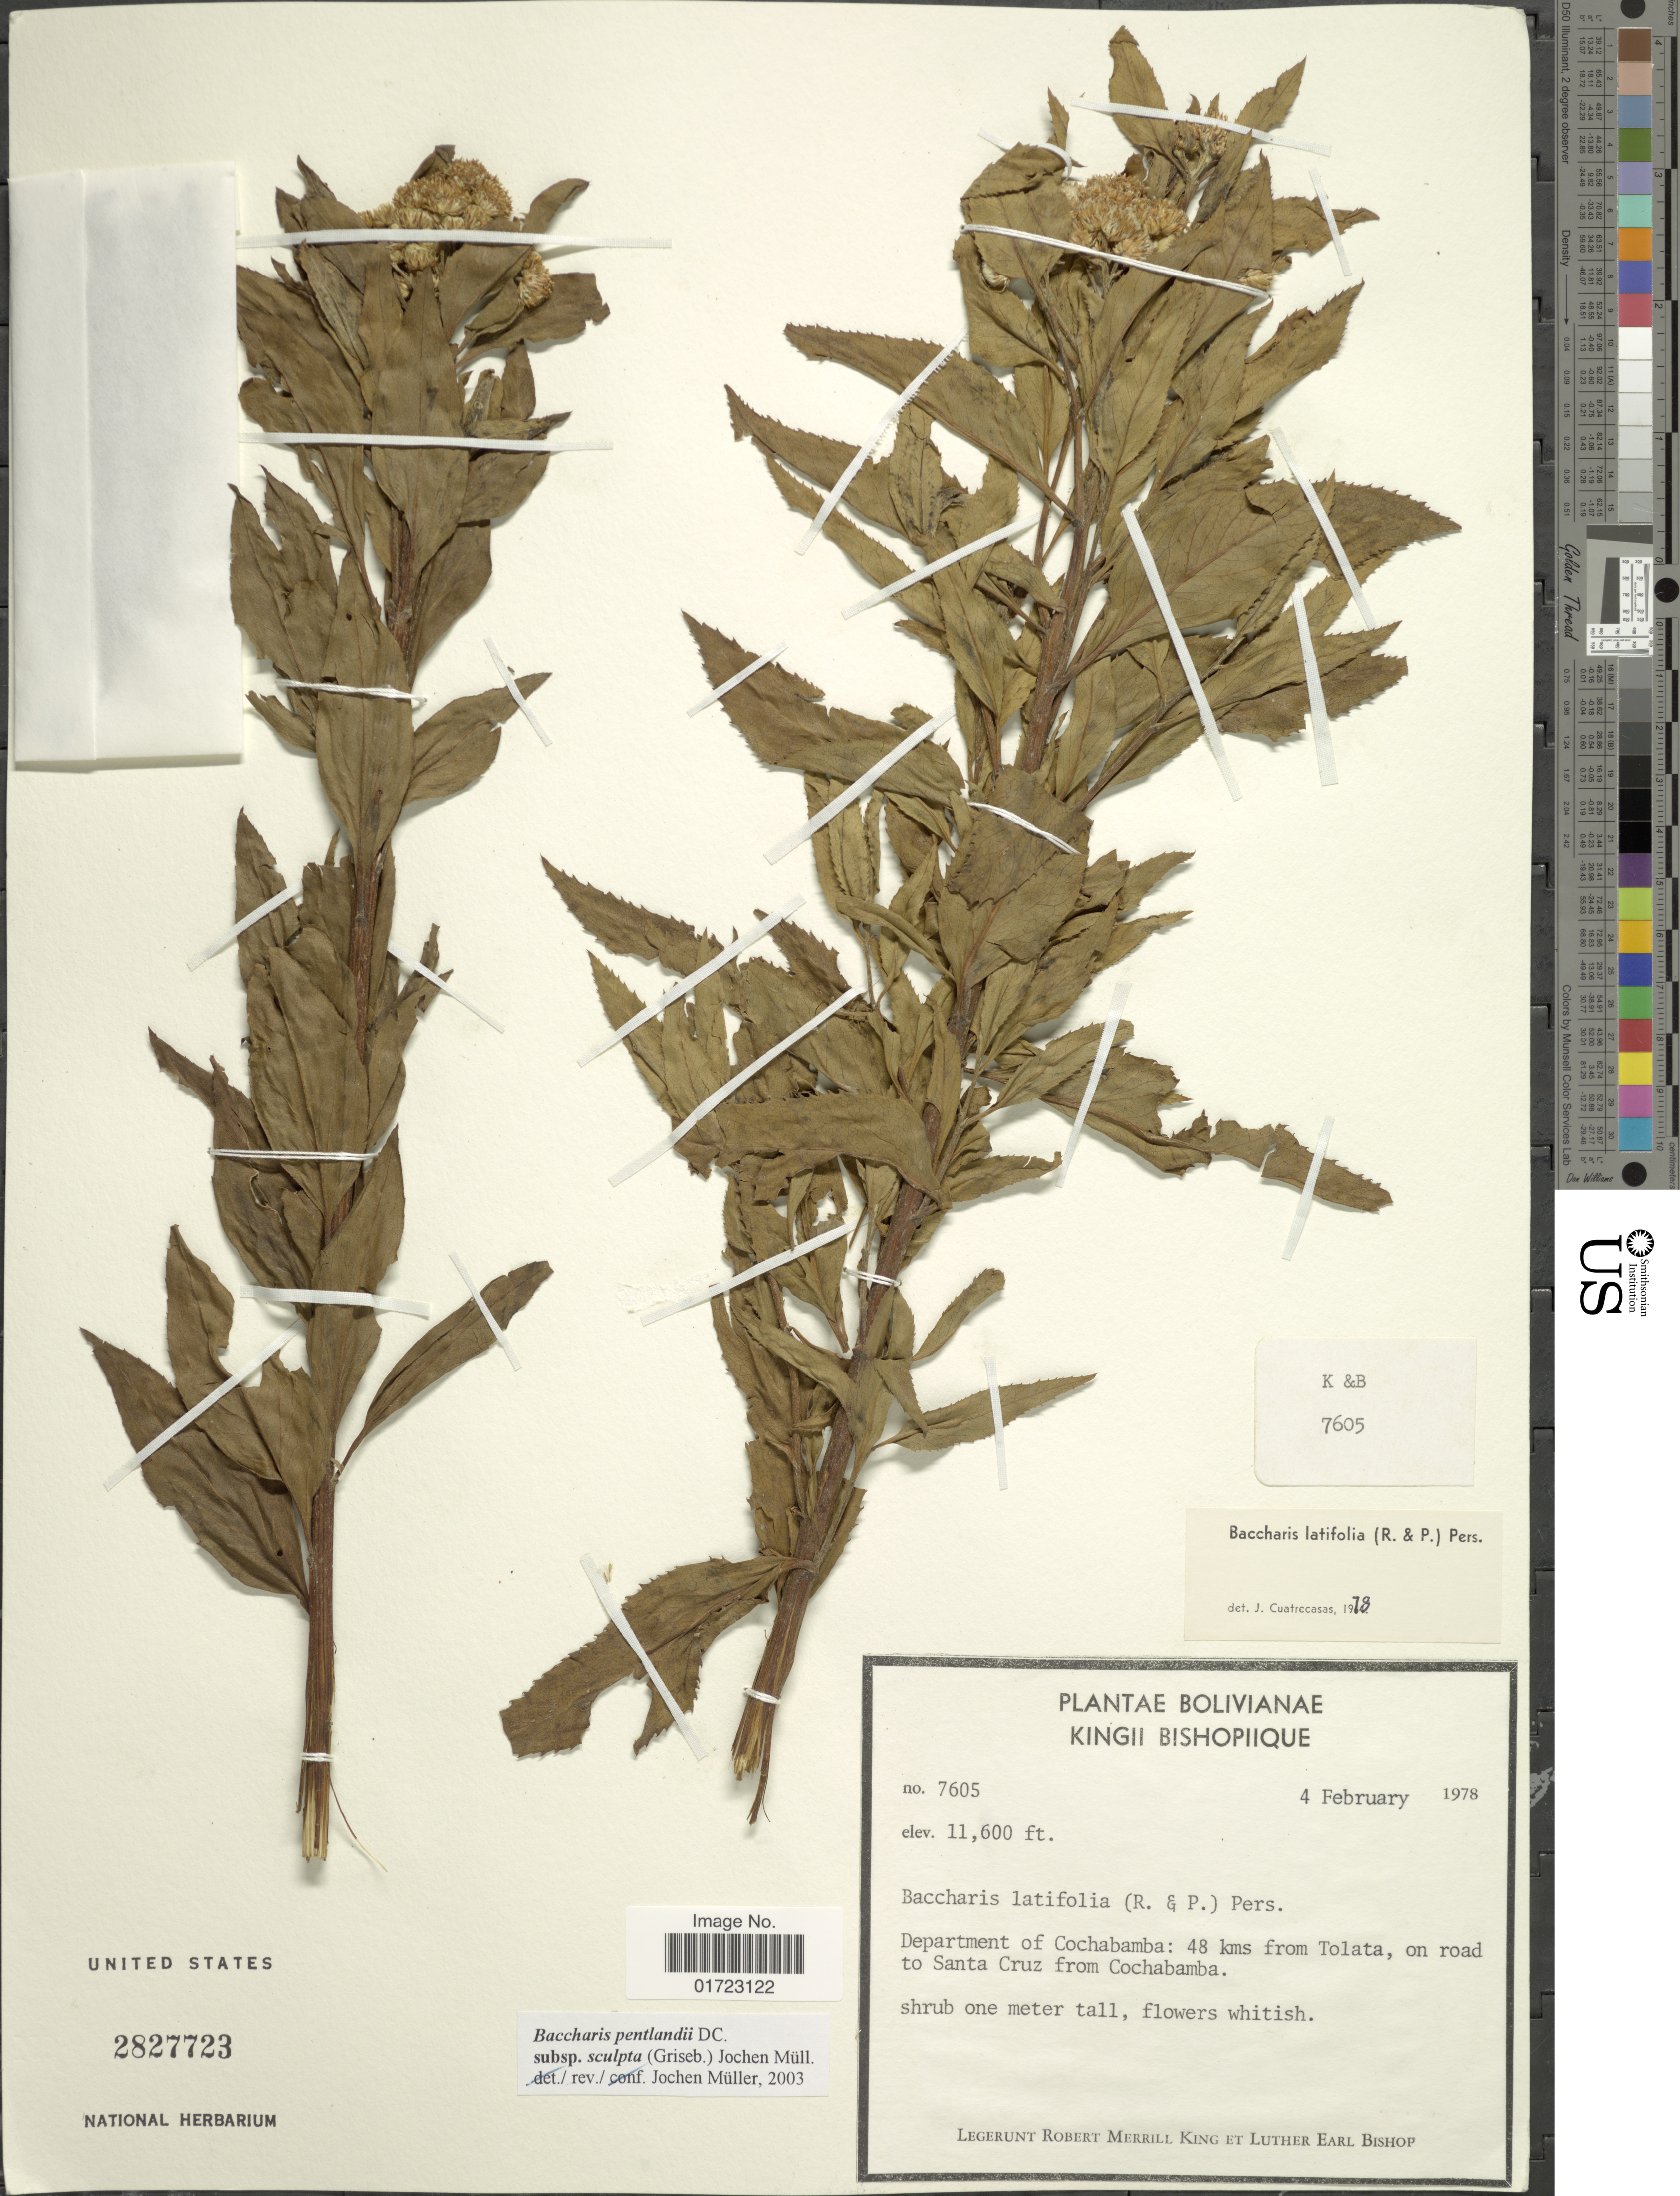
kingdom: Plantae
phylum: Tracheophyta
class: Magnoliopsida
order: Asterales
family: Asteraceae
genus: Baccharis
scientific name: Baccharis pentlandii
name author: DC.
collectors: R. M. King & L. E. Bishop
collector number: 7605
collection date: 1978-02-04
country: Bolivia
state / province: Cochabamba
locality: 48 kms from Tolata, on road to Santa Cruz from Cochabamba.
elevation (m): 35540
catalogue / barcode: US 2927723